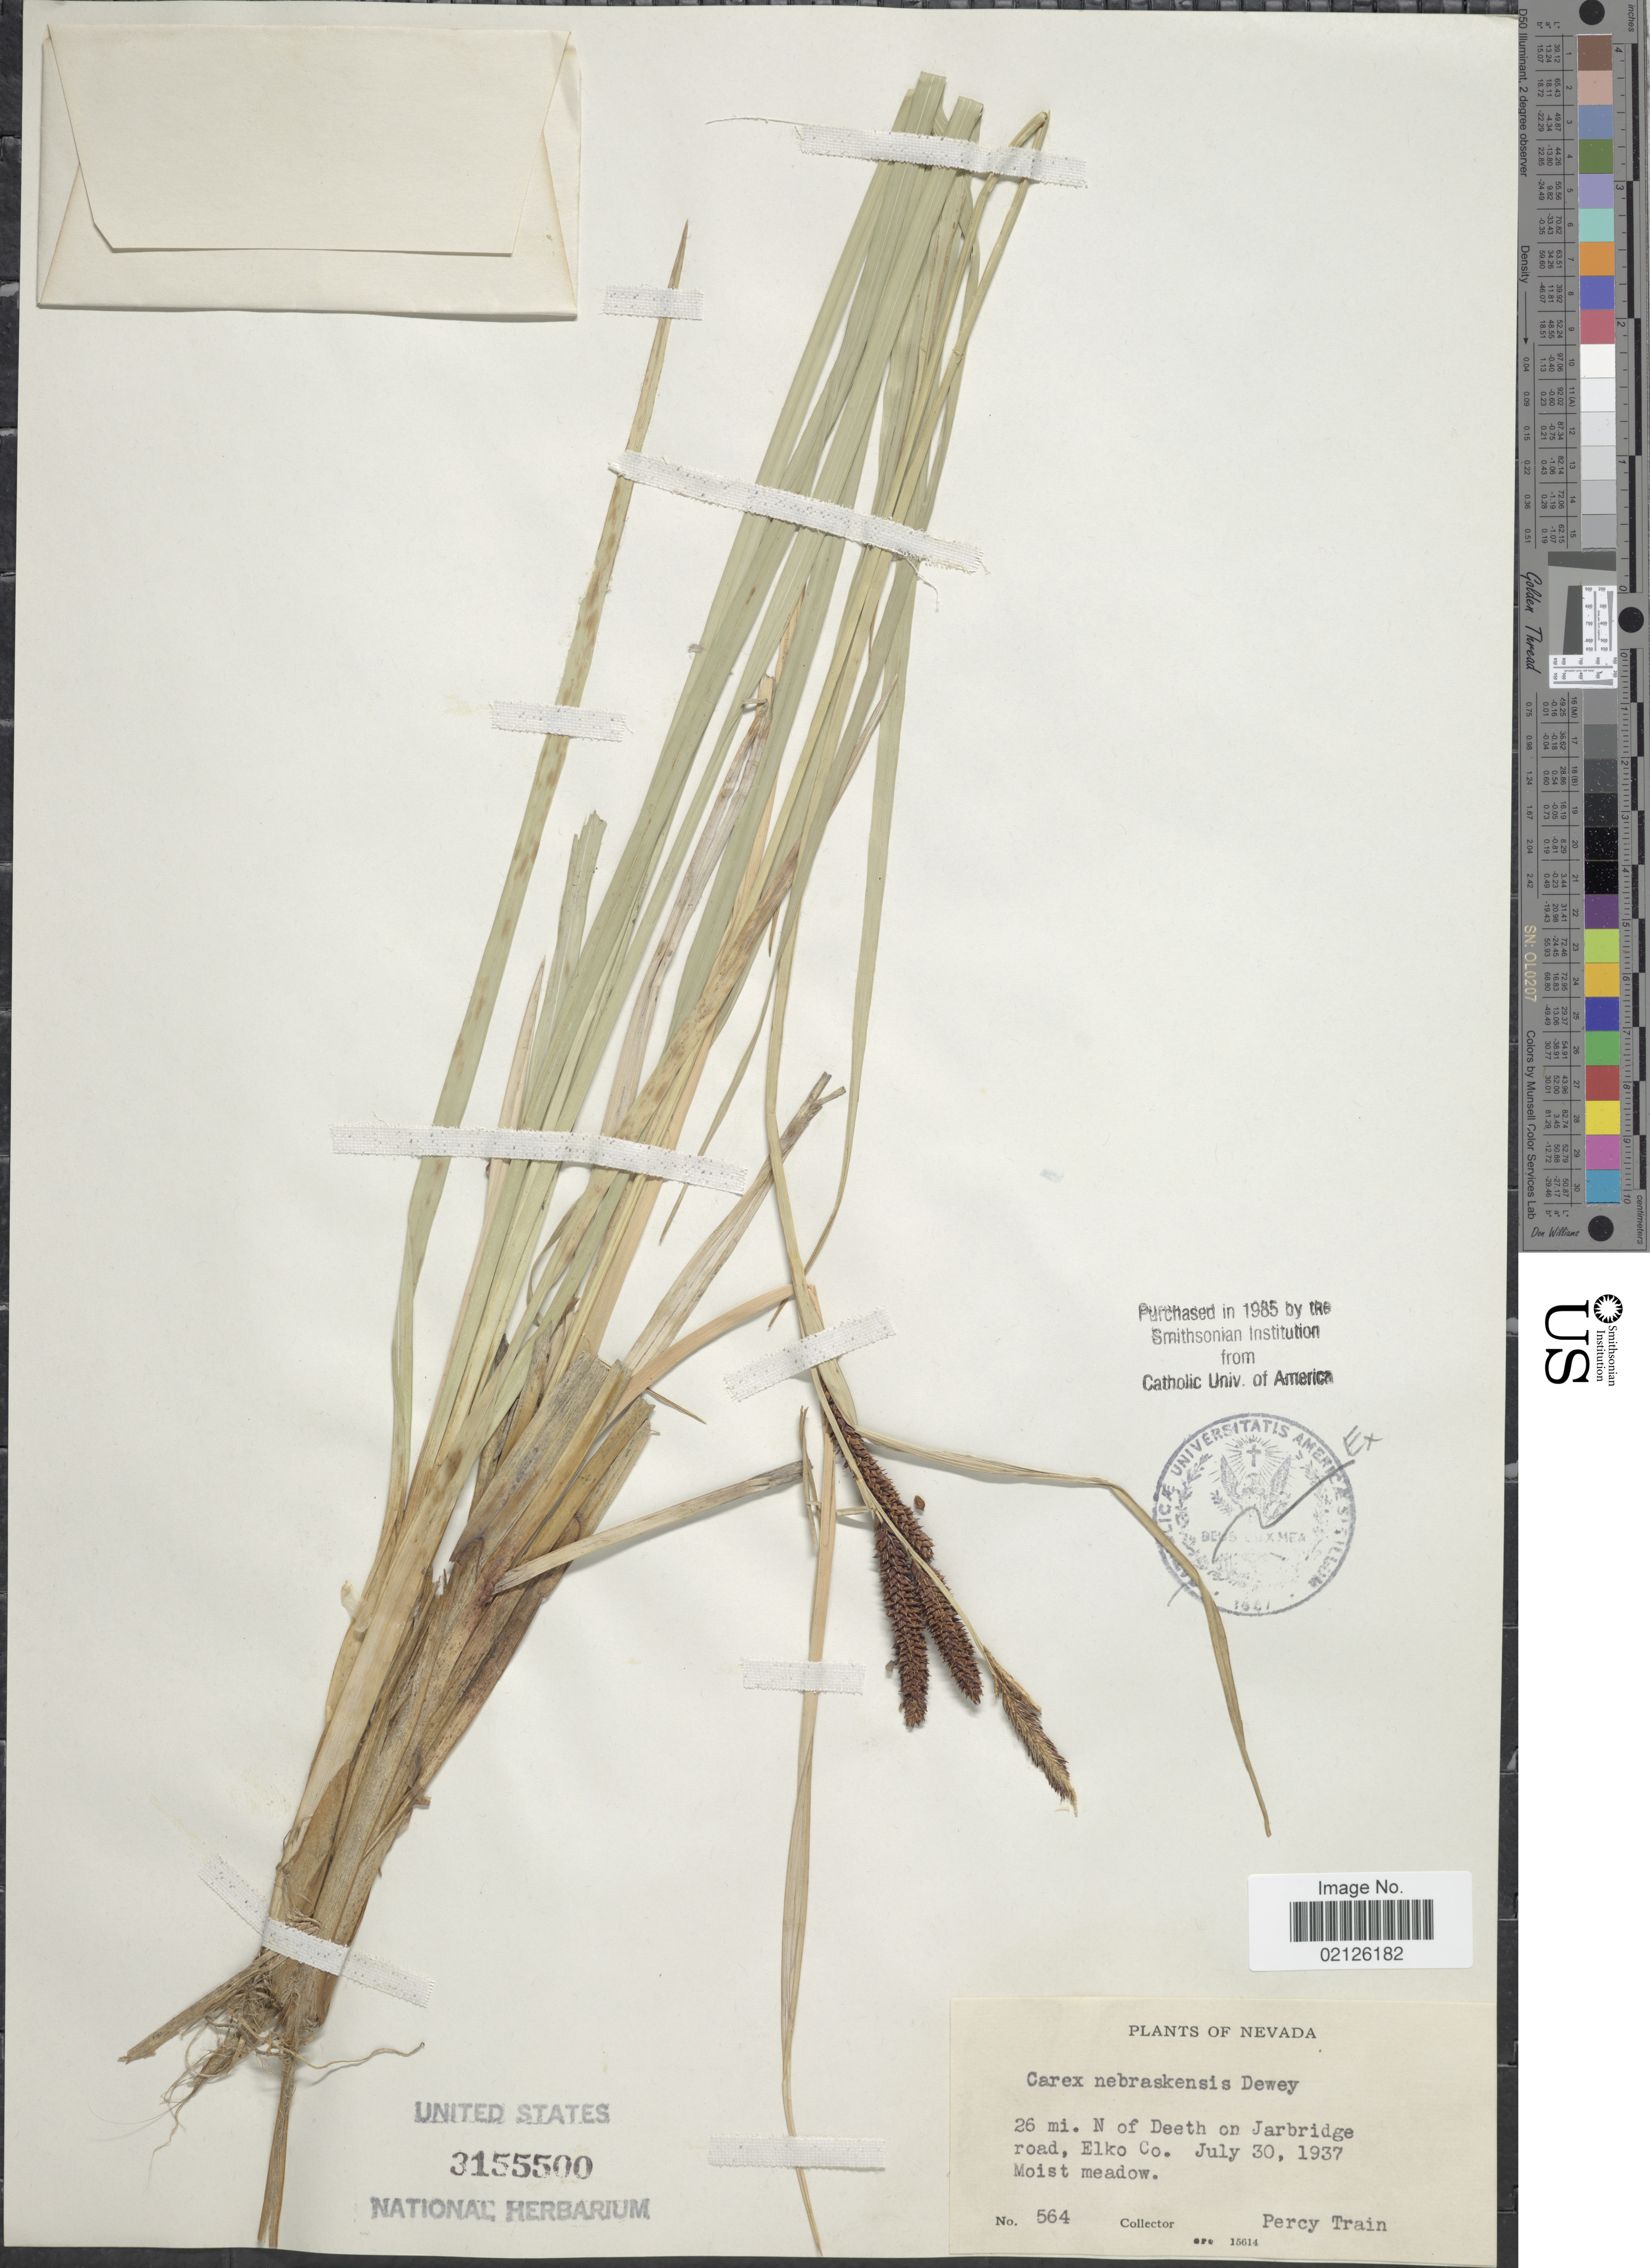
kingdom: Plantae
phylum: Tracheophyta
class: Liliopsida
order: Poales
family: Cyperaceae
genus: Carex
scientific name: Carex nebrascensis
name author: Dewey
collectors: P. Train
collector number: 564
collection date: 1937-07-30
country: United States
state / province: Nevada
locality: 26 mi. N of Deeth on Jarbridge road, Elko Co.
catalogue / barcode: US 3155500